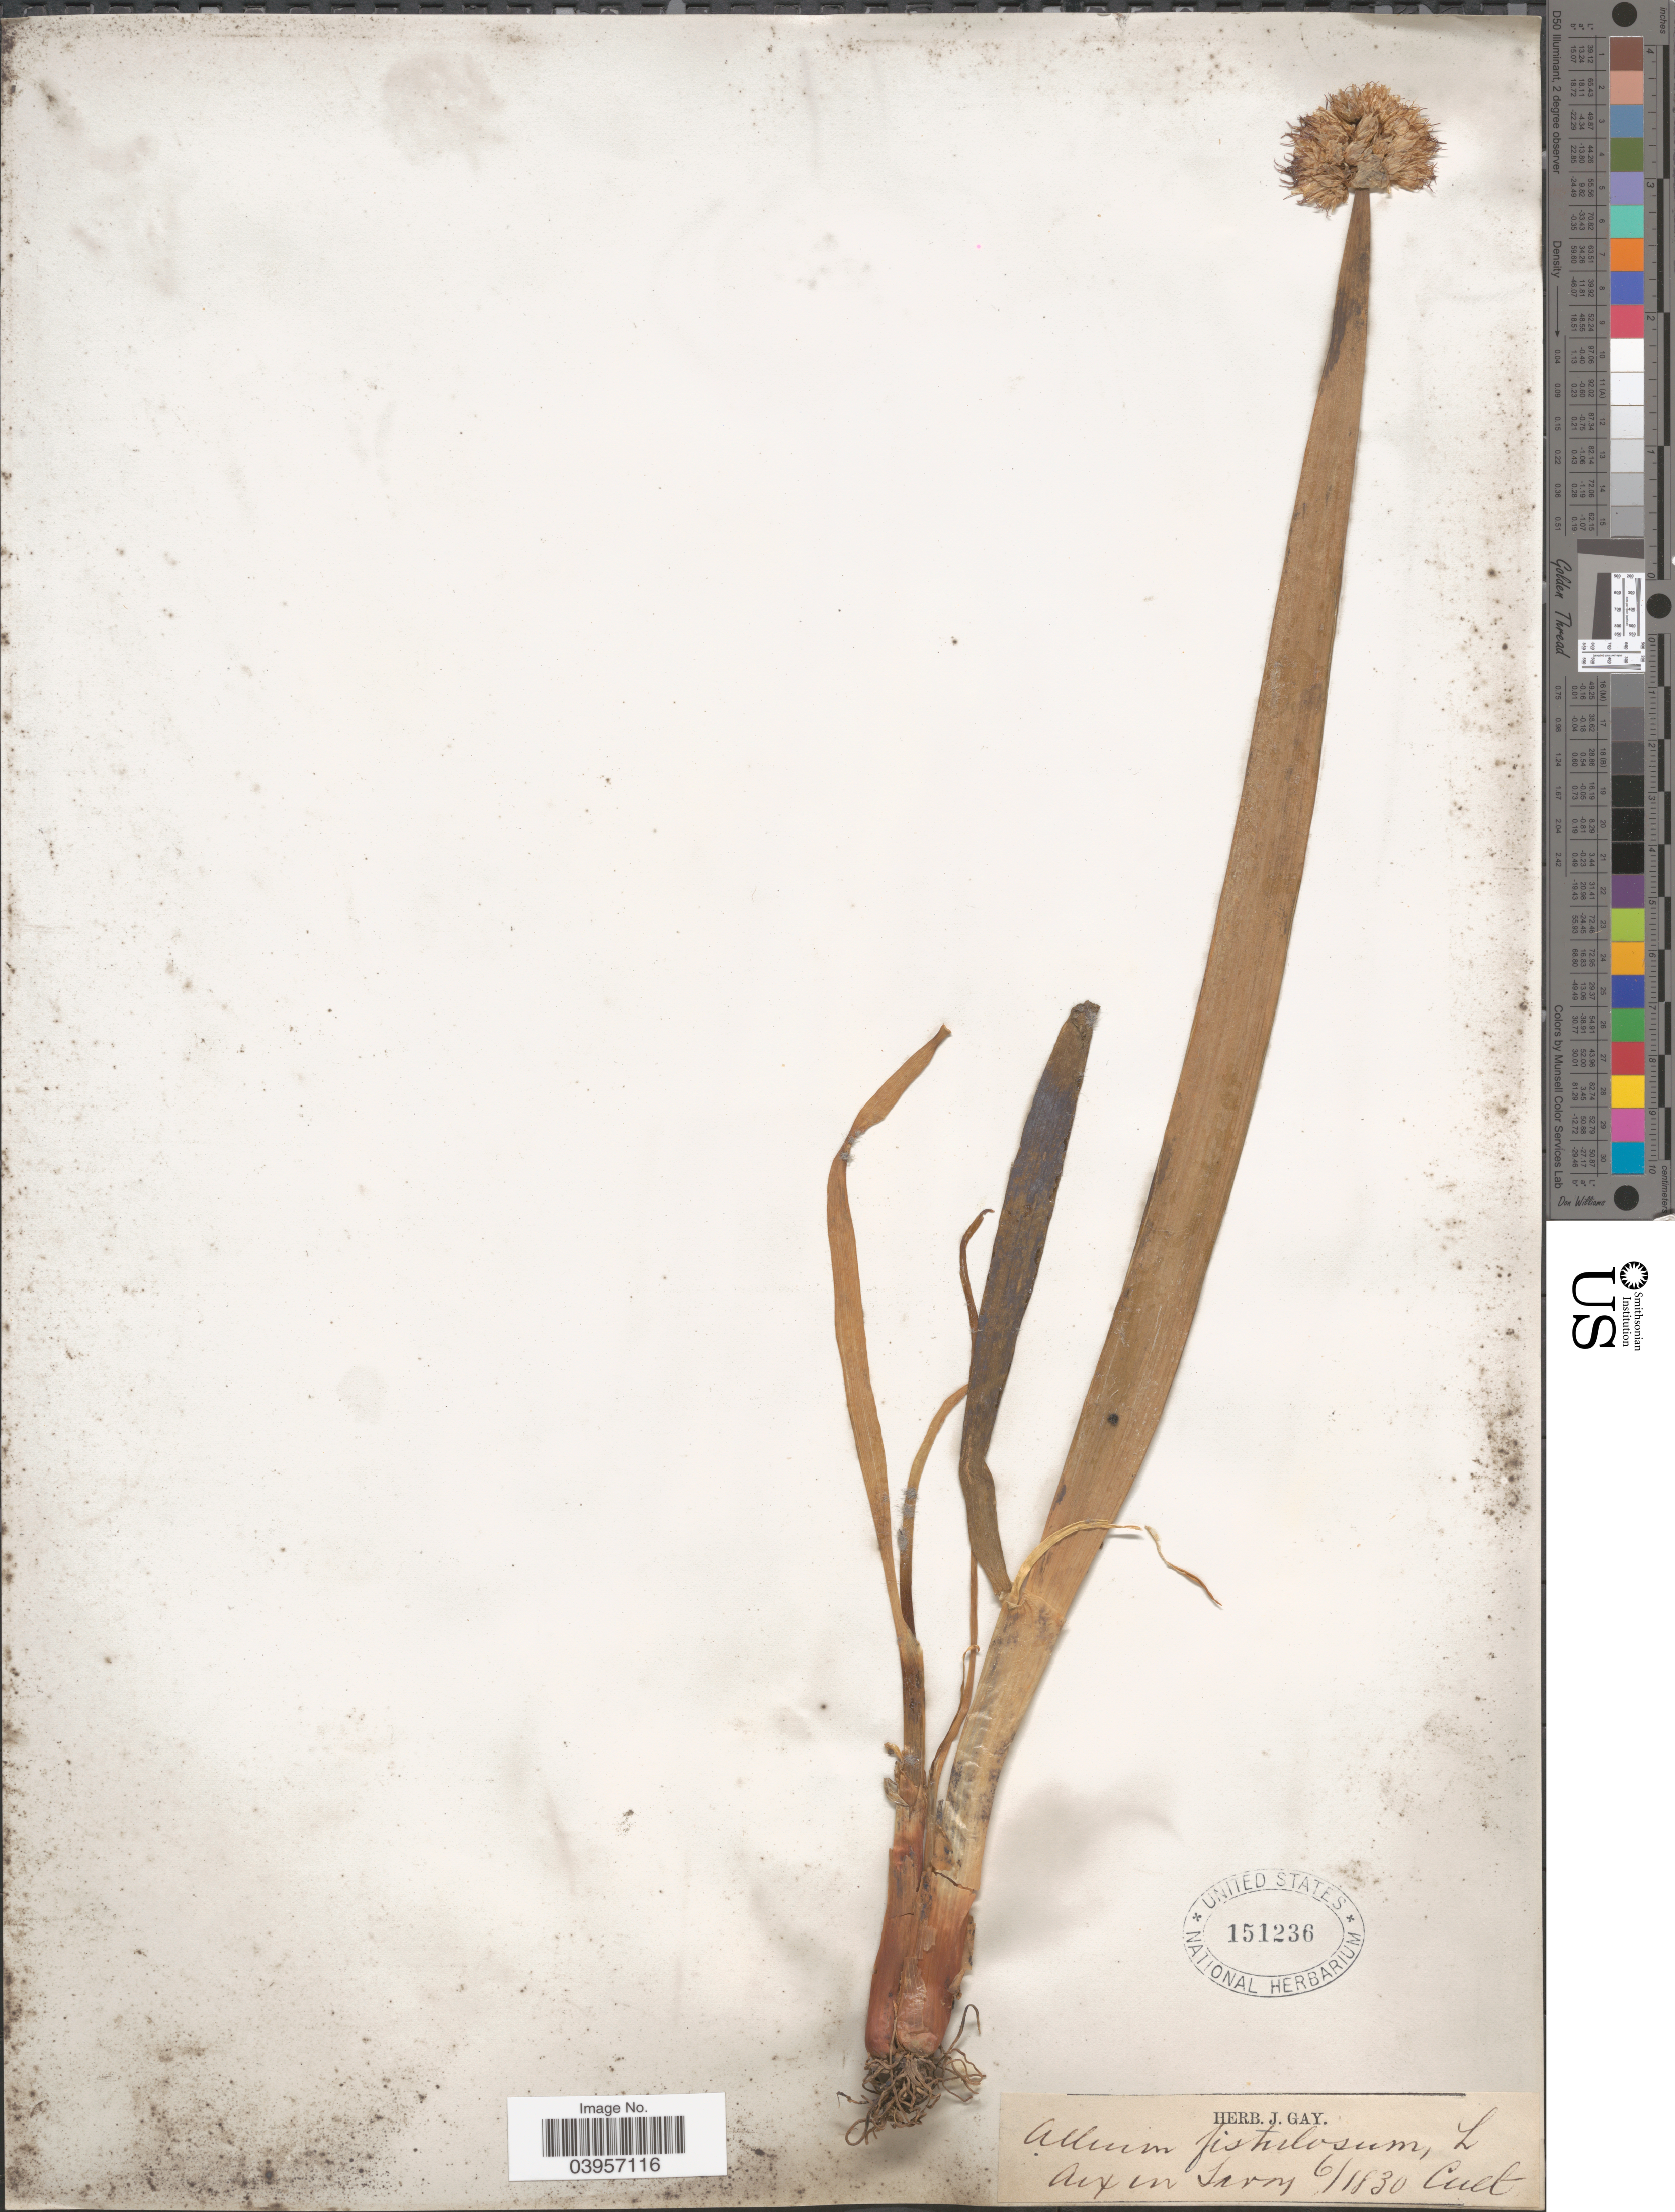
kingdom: Plantae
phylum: Tracheophyta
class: Liliopsida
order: Asparagales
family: Amaryllidaceae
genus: Allium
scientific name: Allium fistulosum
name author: L.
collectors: ex herb. J. Gay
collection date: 1830-06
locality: Aux in Savoy. [interpreted]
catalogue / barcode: US 151236